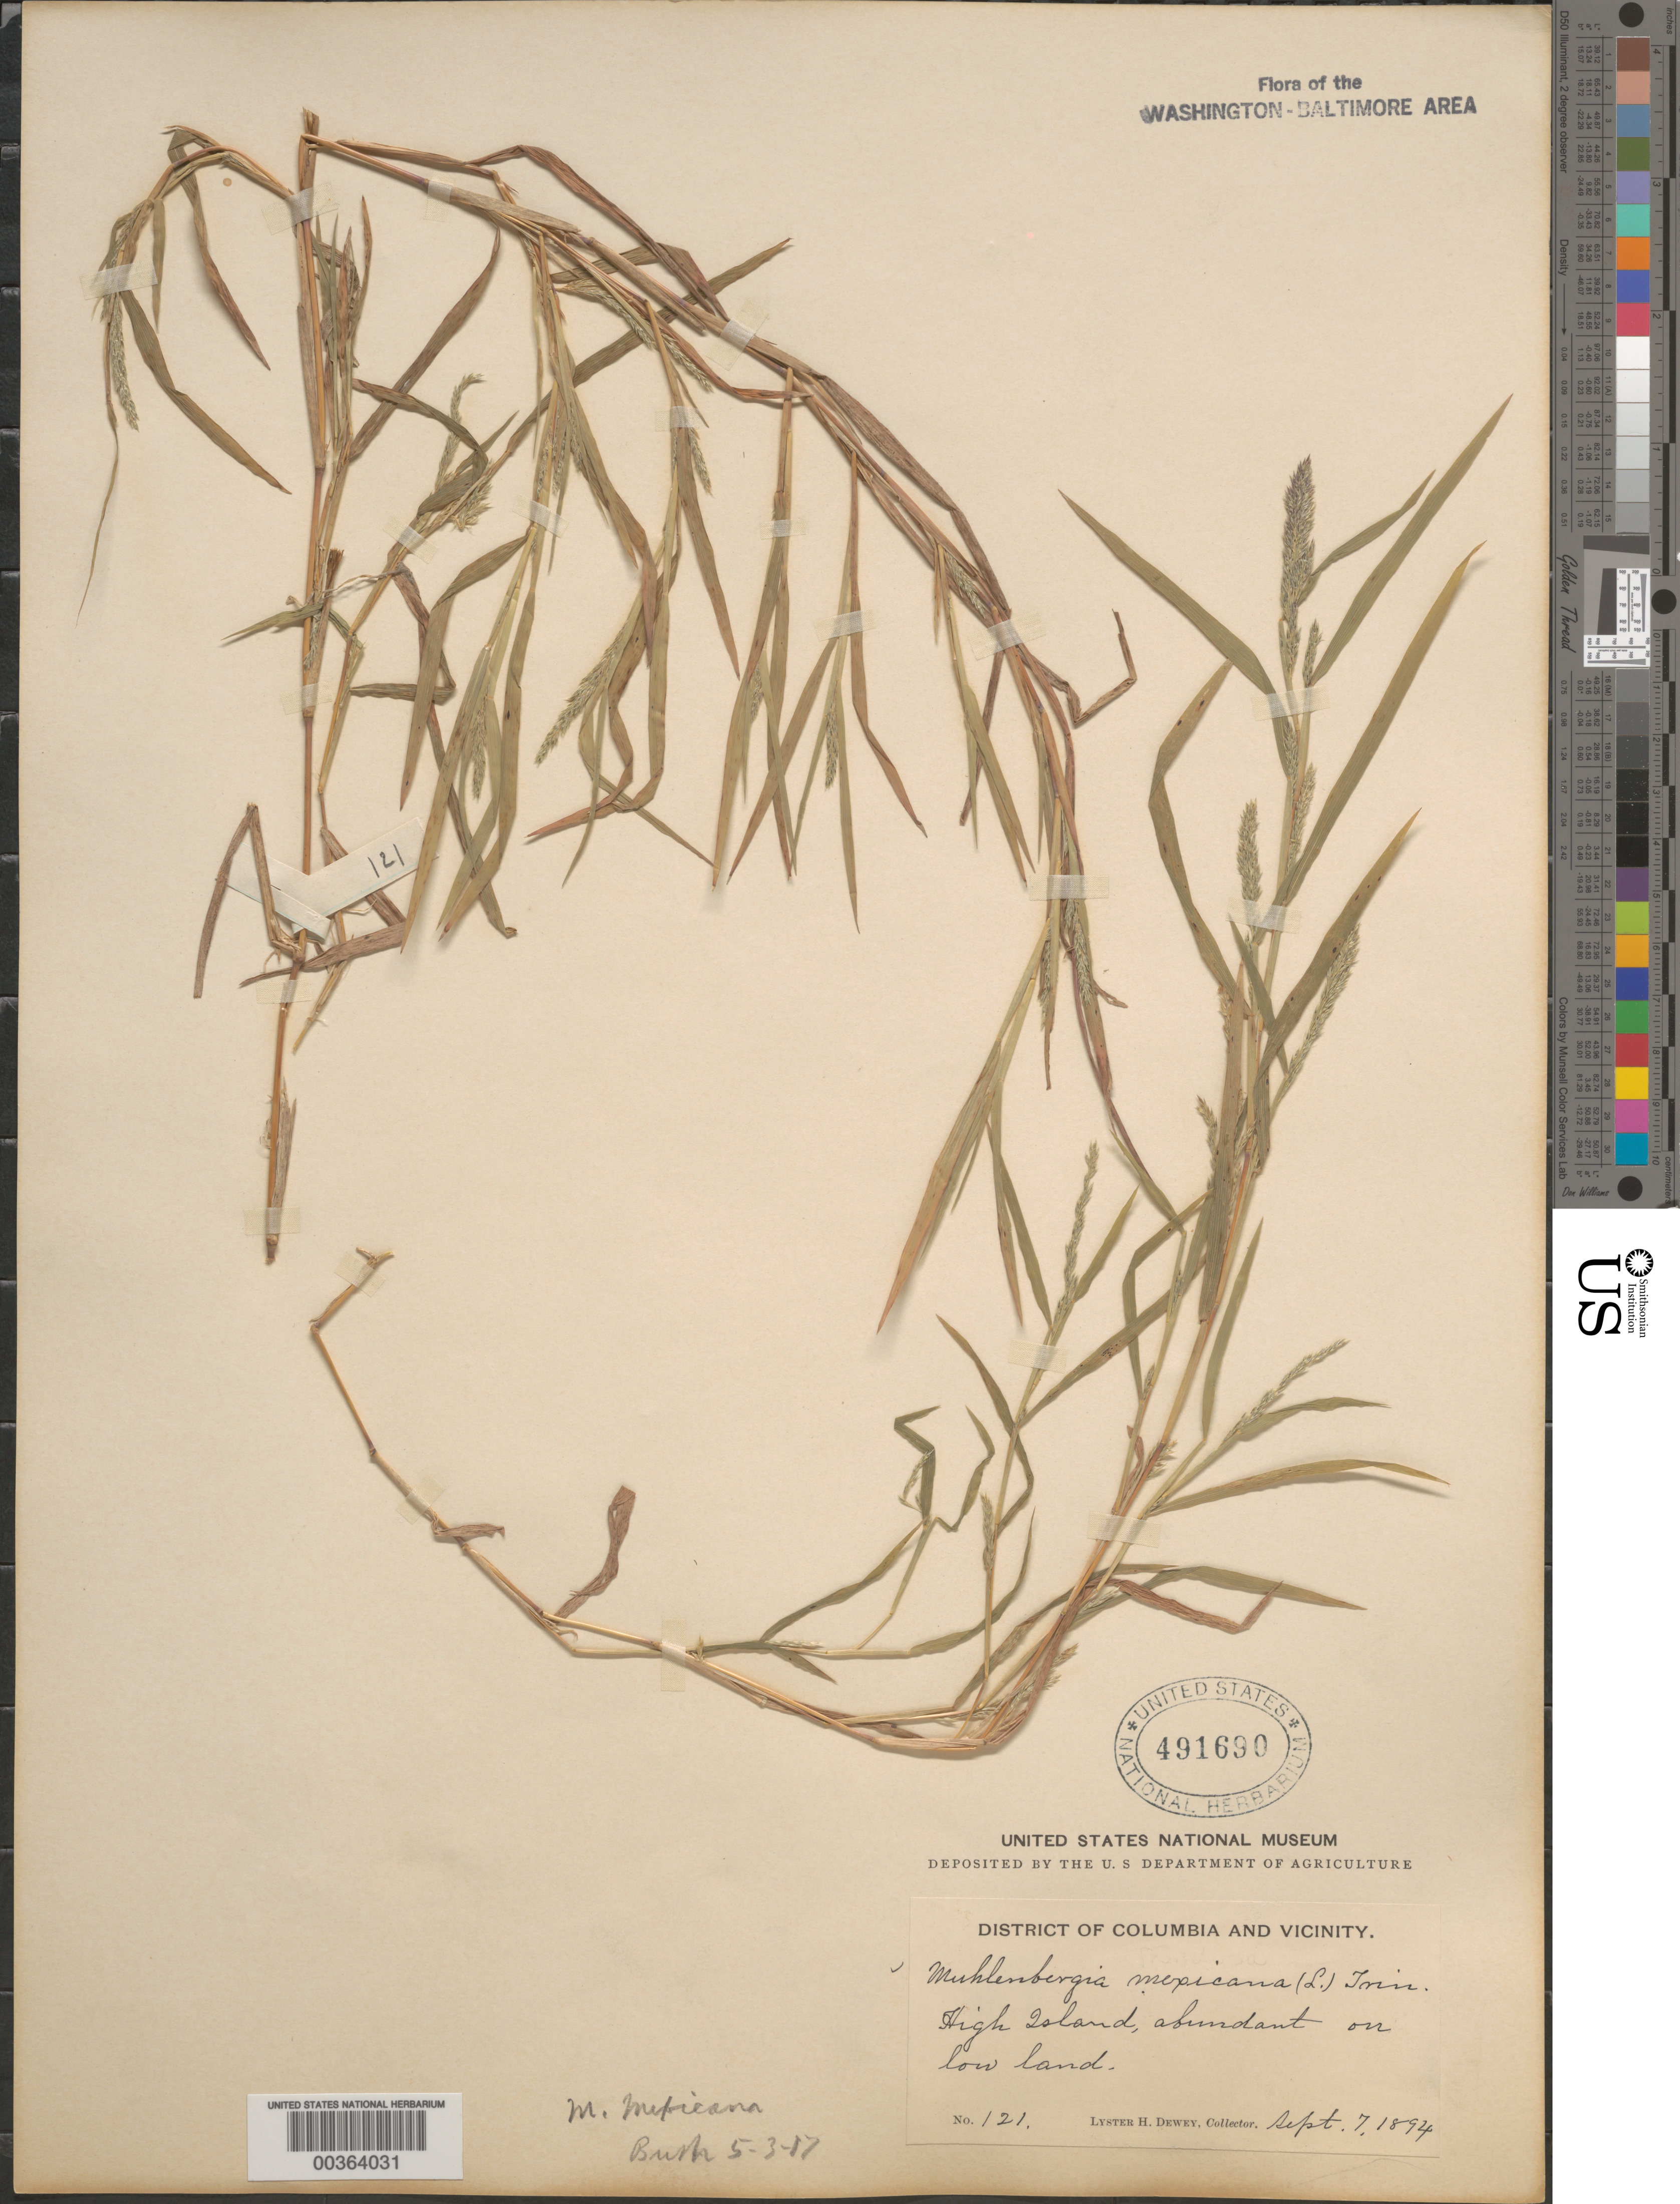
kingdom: Plantae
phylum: Tracheophyta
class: Liliopsida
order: Poales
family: Poaceae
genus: Muhlenbergia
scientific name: Muhlenbergia frondosa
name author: (Poir.) Fernald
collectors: L. H. Dewey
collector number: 121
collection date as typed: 07 Sep 1894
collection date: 1894-09-07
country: United States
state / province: Maryland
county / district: Montgomery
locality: High Island C. & O. Canal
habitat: On low land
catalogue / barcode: US 491690